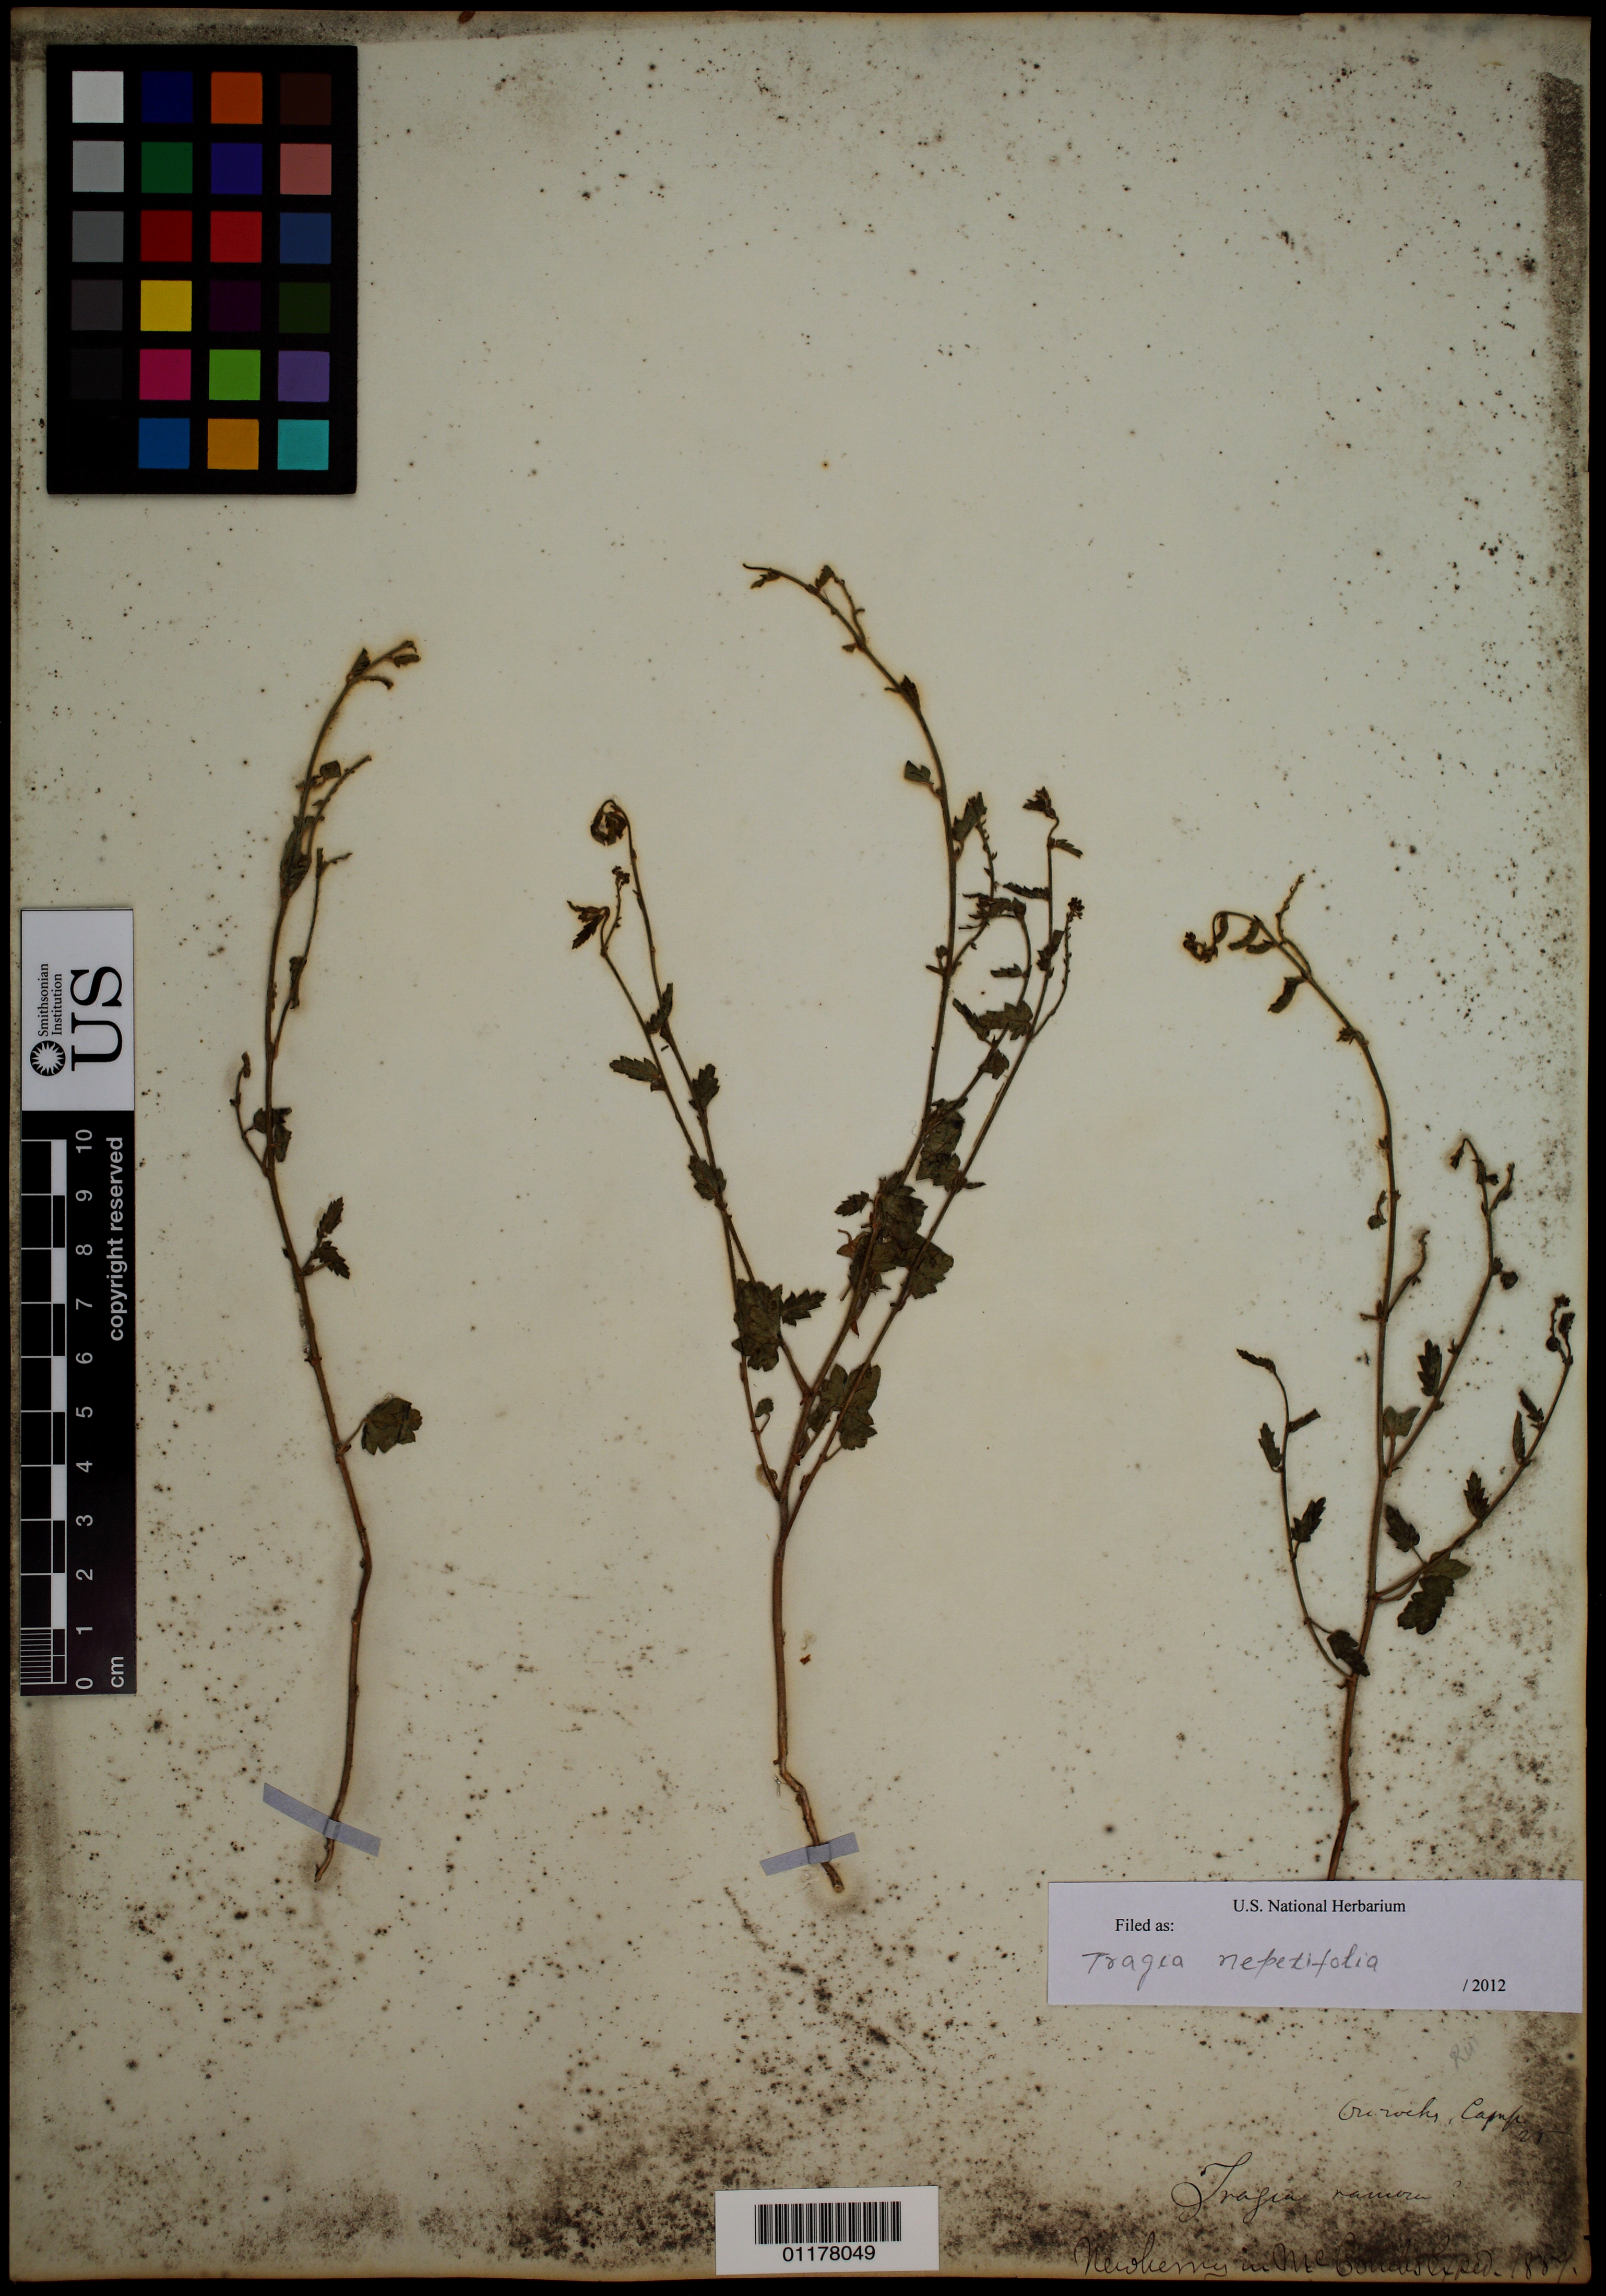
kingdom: Plantae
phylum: Tracheophyta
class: Magnoliopsida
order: Malpighiales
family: Euphorbiaceae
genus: Tragia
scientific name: Tragia nepetifolia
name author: Cav.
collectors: J. S. Newberry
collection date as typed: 1859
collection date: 1859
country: United States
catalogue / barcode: US 1